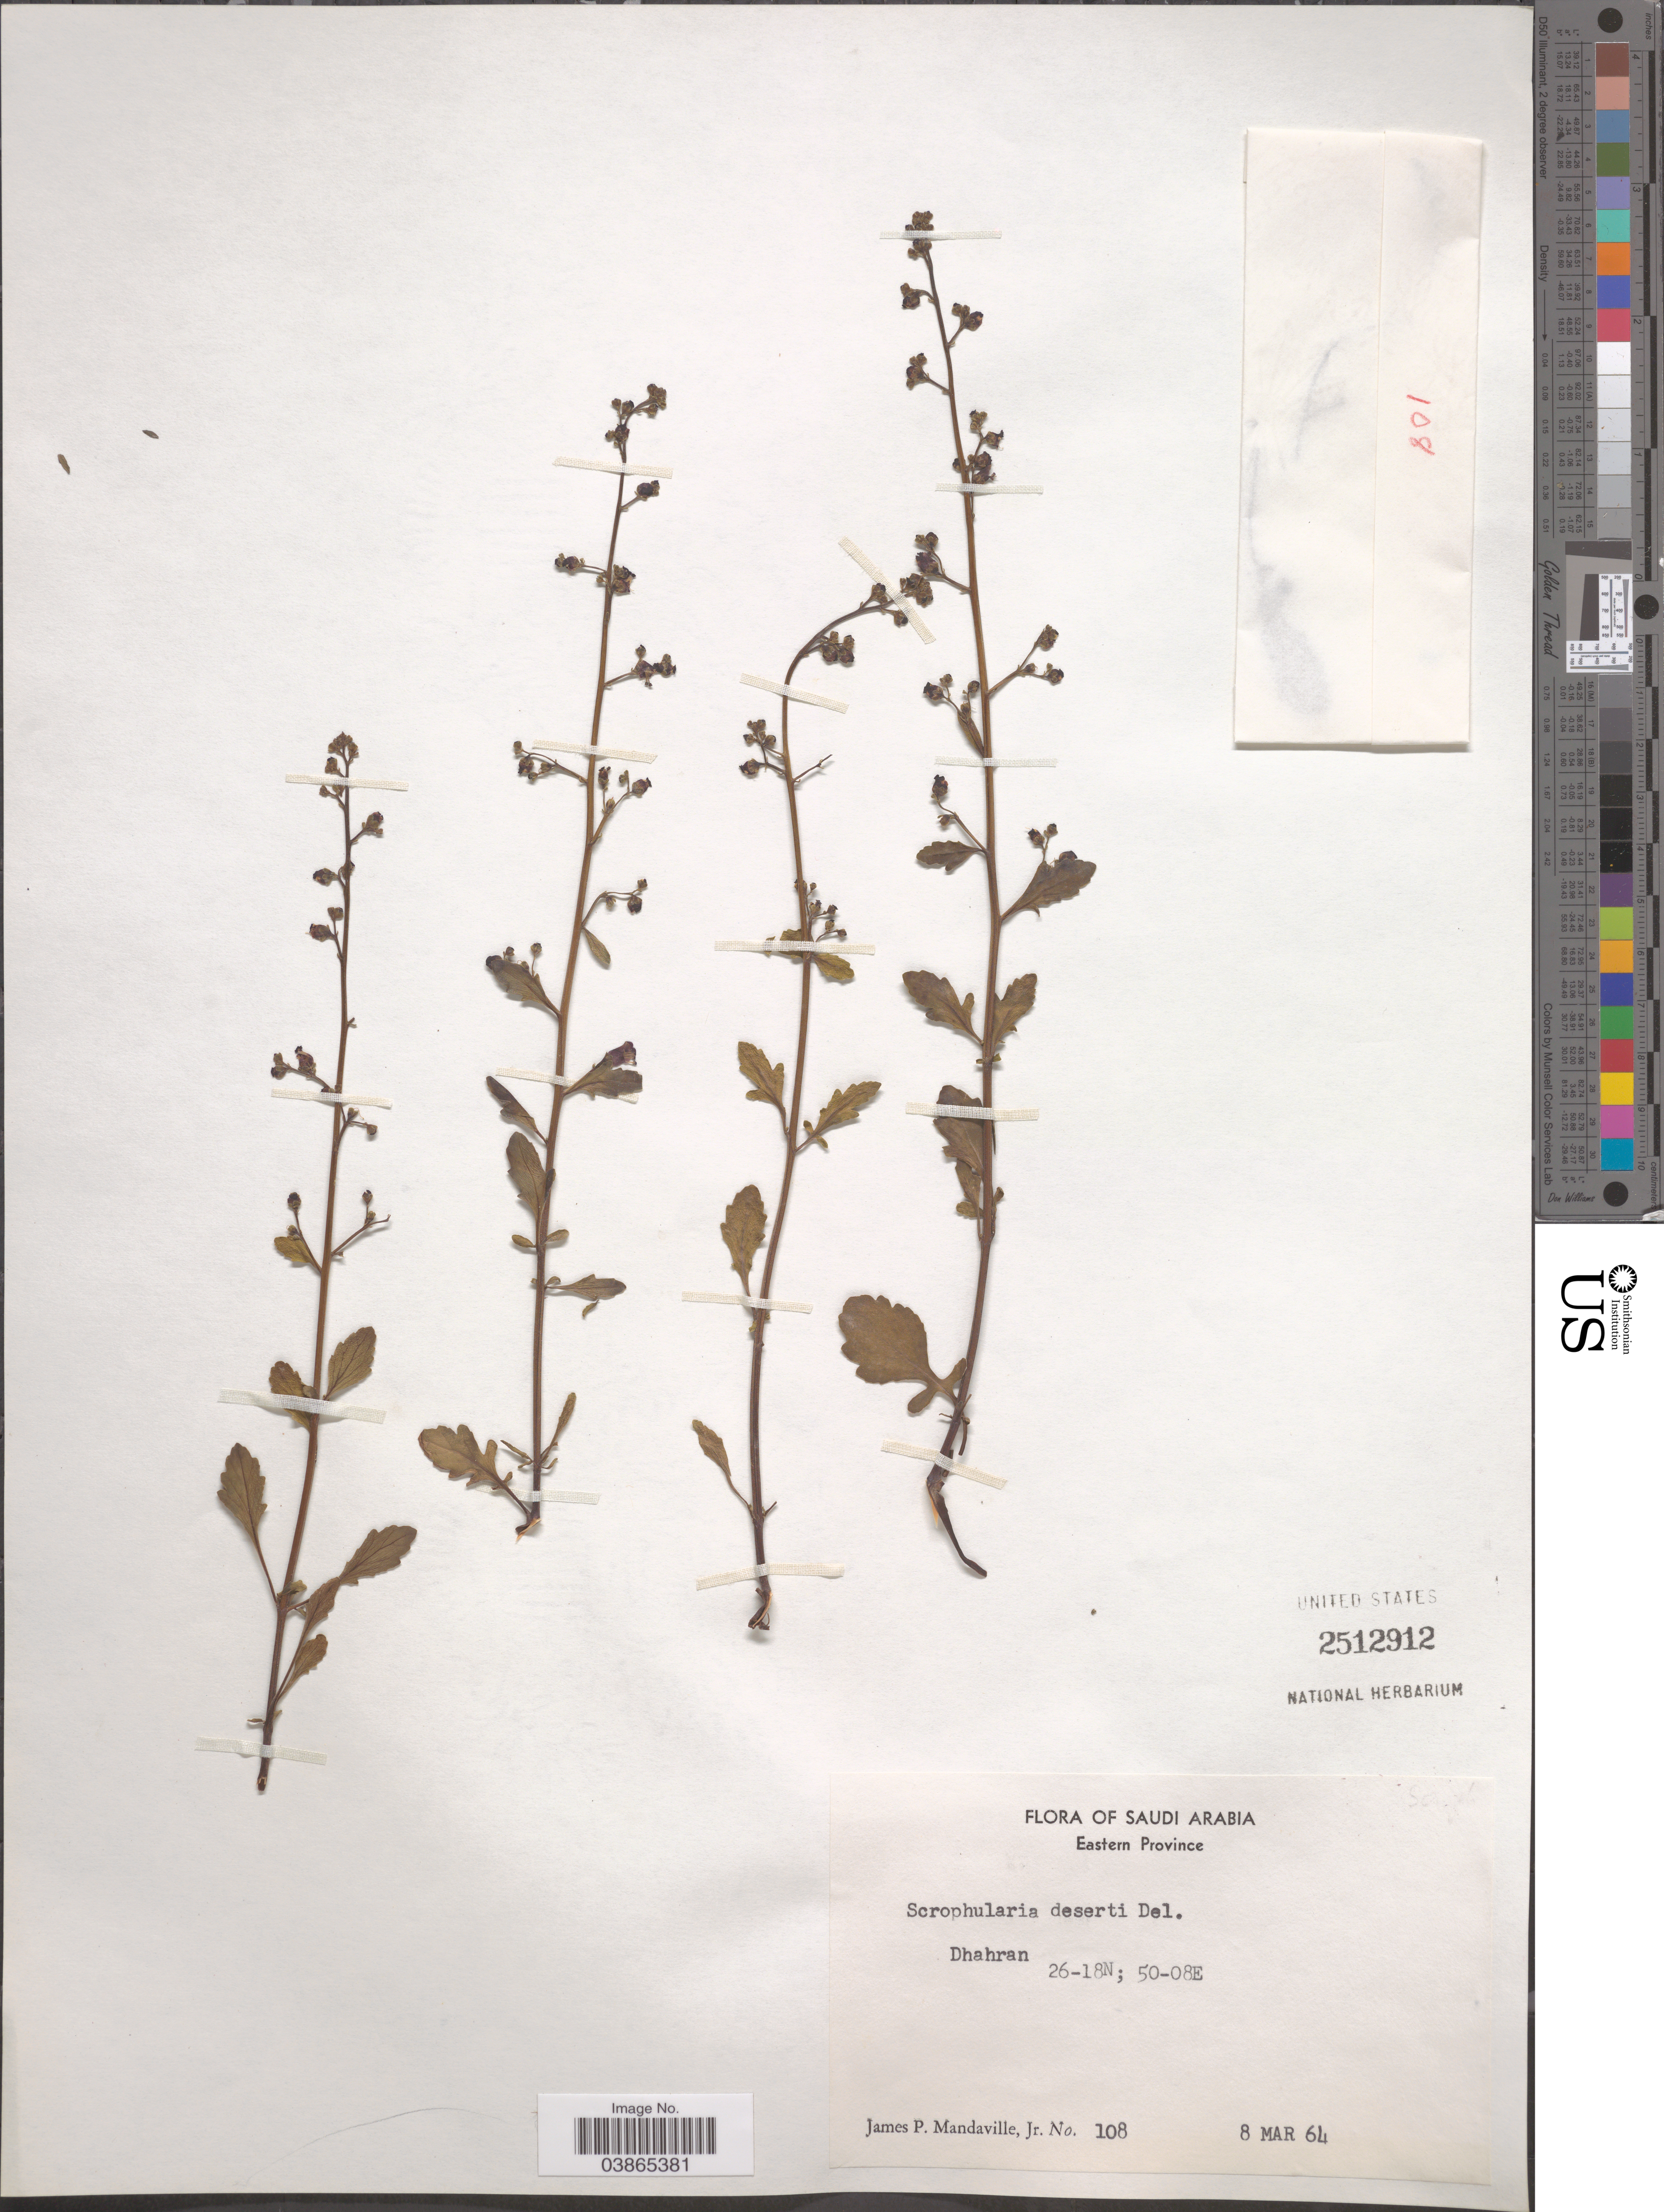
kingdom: Plantae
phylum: Tracheophyta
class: Magnoliopsida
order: Lamiales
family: Scrophulariaceae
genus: Scrophularia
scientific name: Scrophularia deserti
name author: Delile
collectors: J. Mandaville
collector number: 108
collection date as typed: Transcribed d/m/y: 8/3/64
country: Saudi Arabia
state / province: Ash Sharqiyah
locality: Eastern Province. Dhahran.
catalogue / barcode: US 2512912